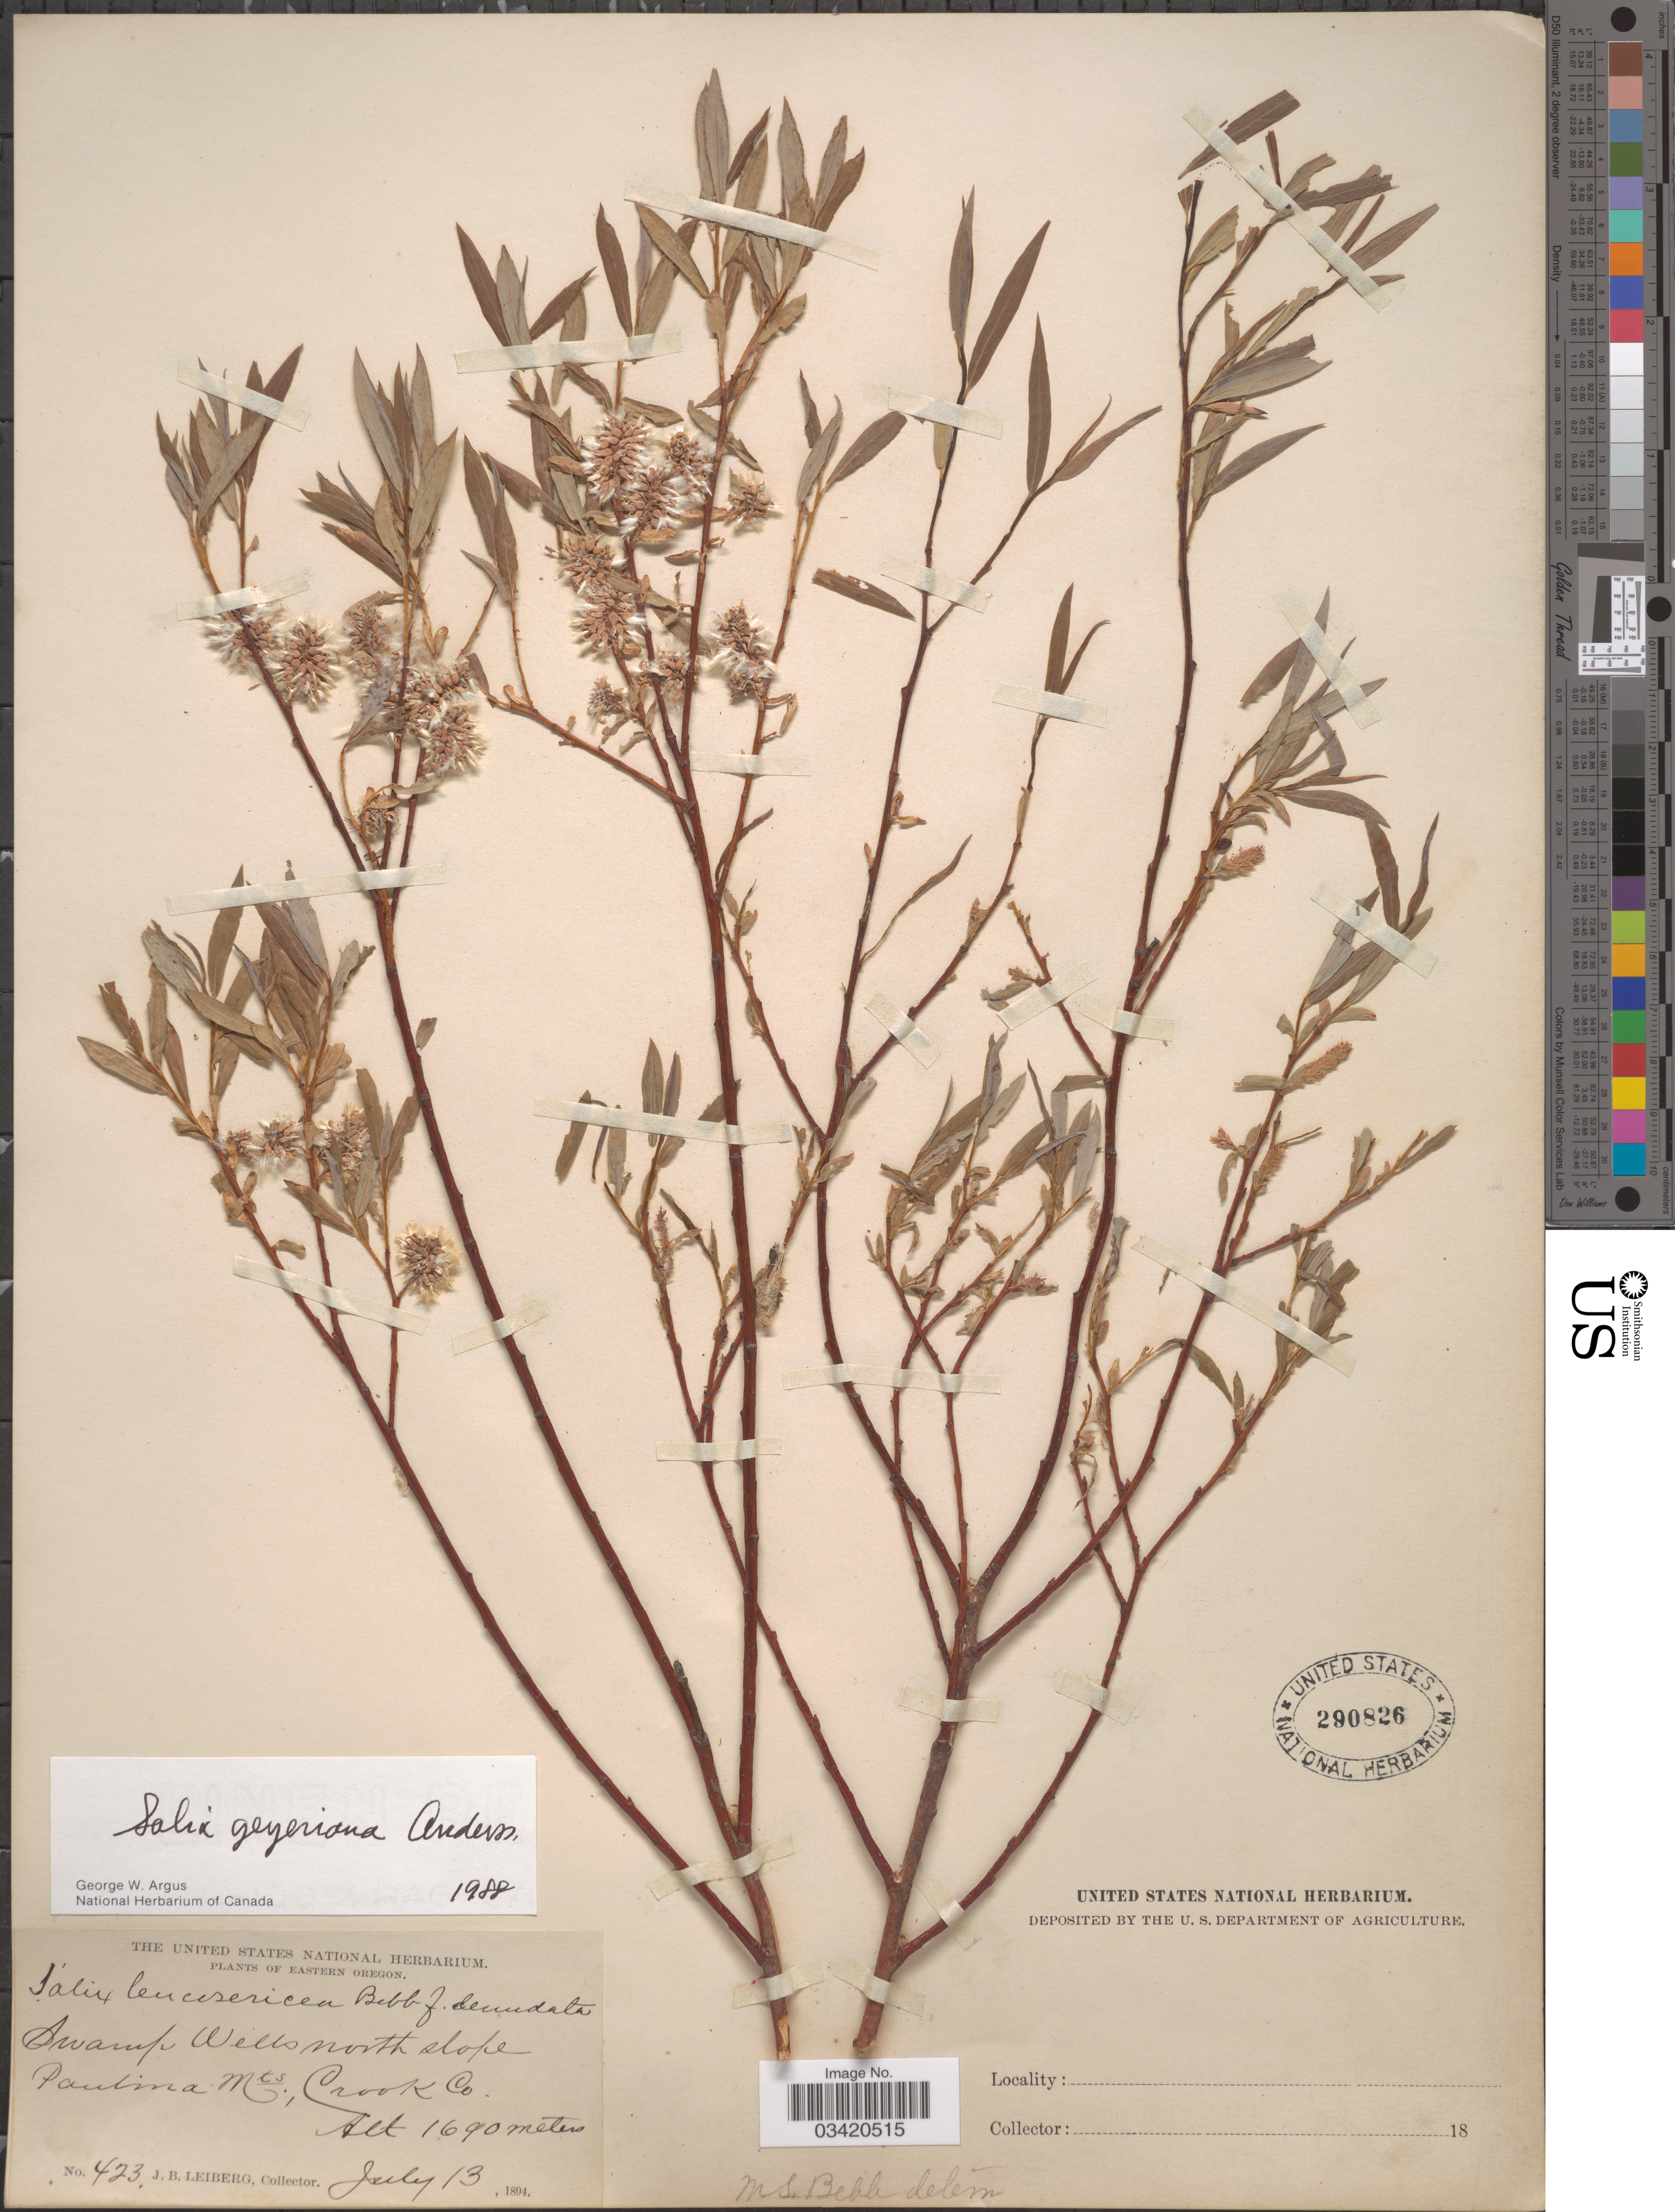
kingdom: Plantae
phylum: Tracheophyta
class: Magnoliopsida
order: Malpighiales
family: Salicaceae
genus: Salix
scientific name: Salix geyeriana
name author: Andersson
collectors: J. B. Leiberg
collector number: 423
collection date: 1894-07-13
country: United States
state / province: Oregon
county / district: Crook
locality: Eastern Oregon. Swamp Wells north slope Paulima Mts., Crook Co.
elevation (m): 1690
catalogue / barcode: US 290826